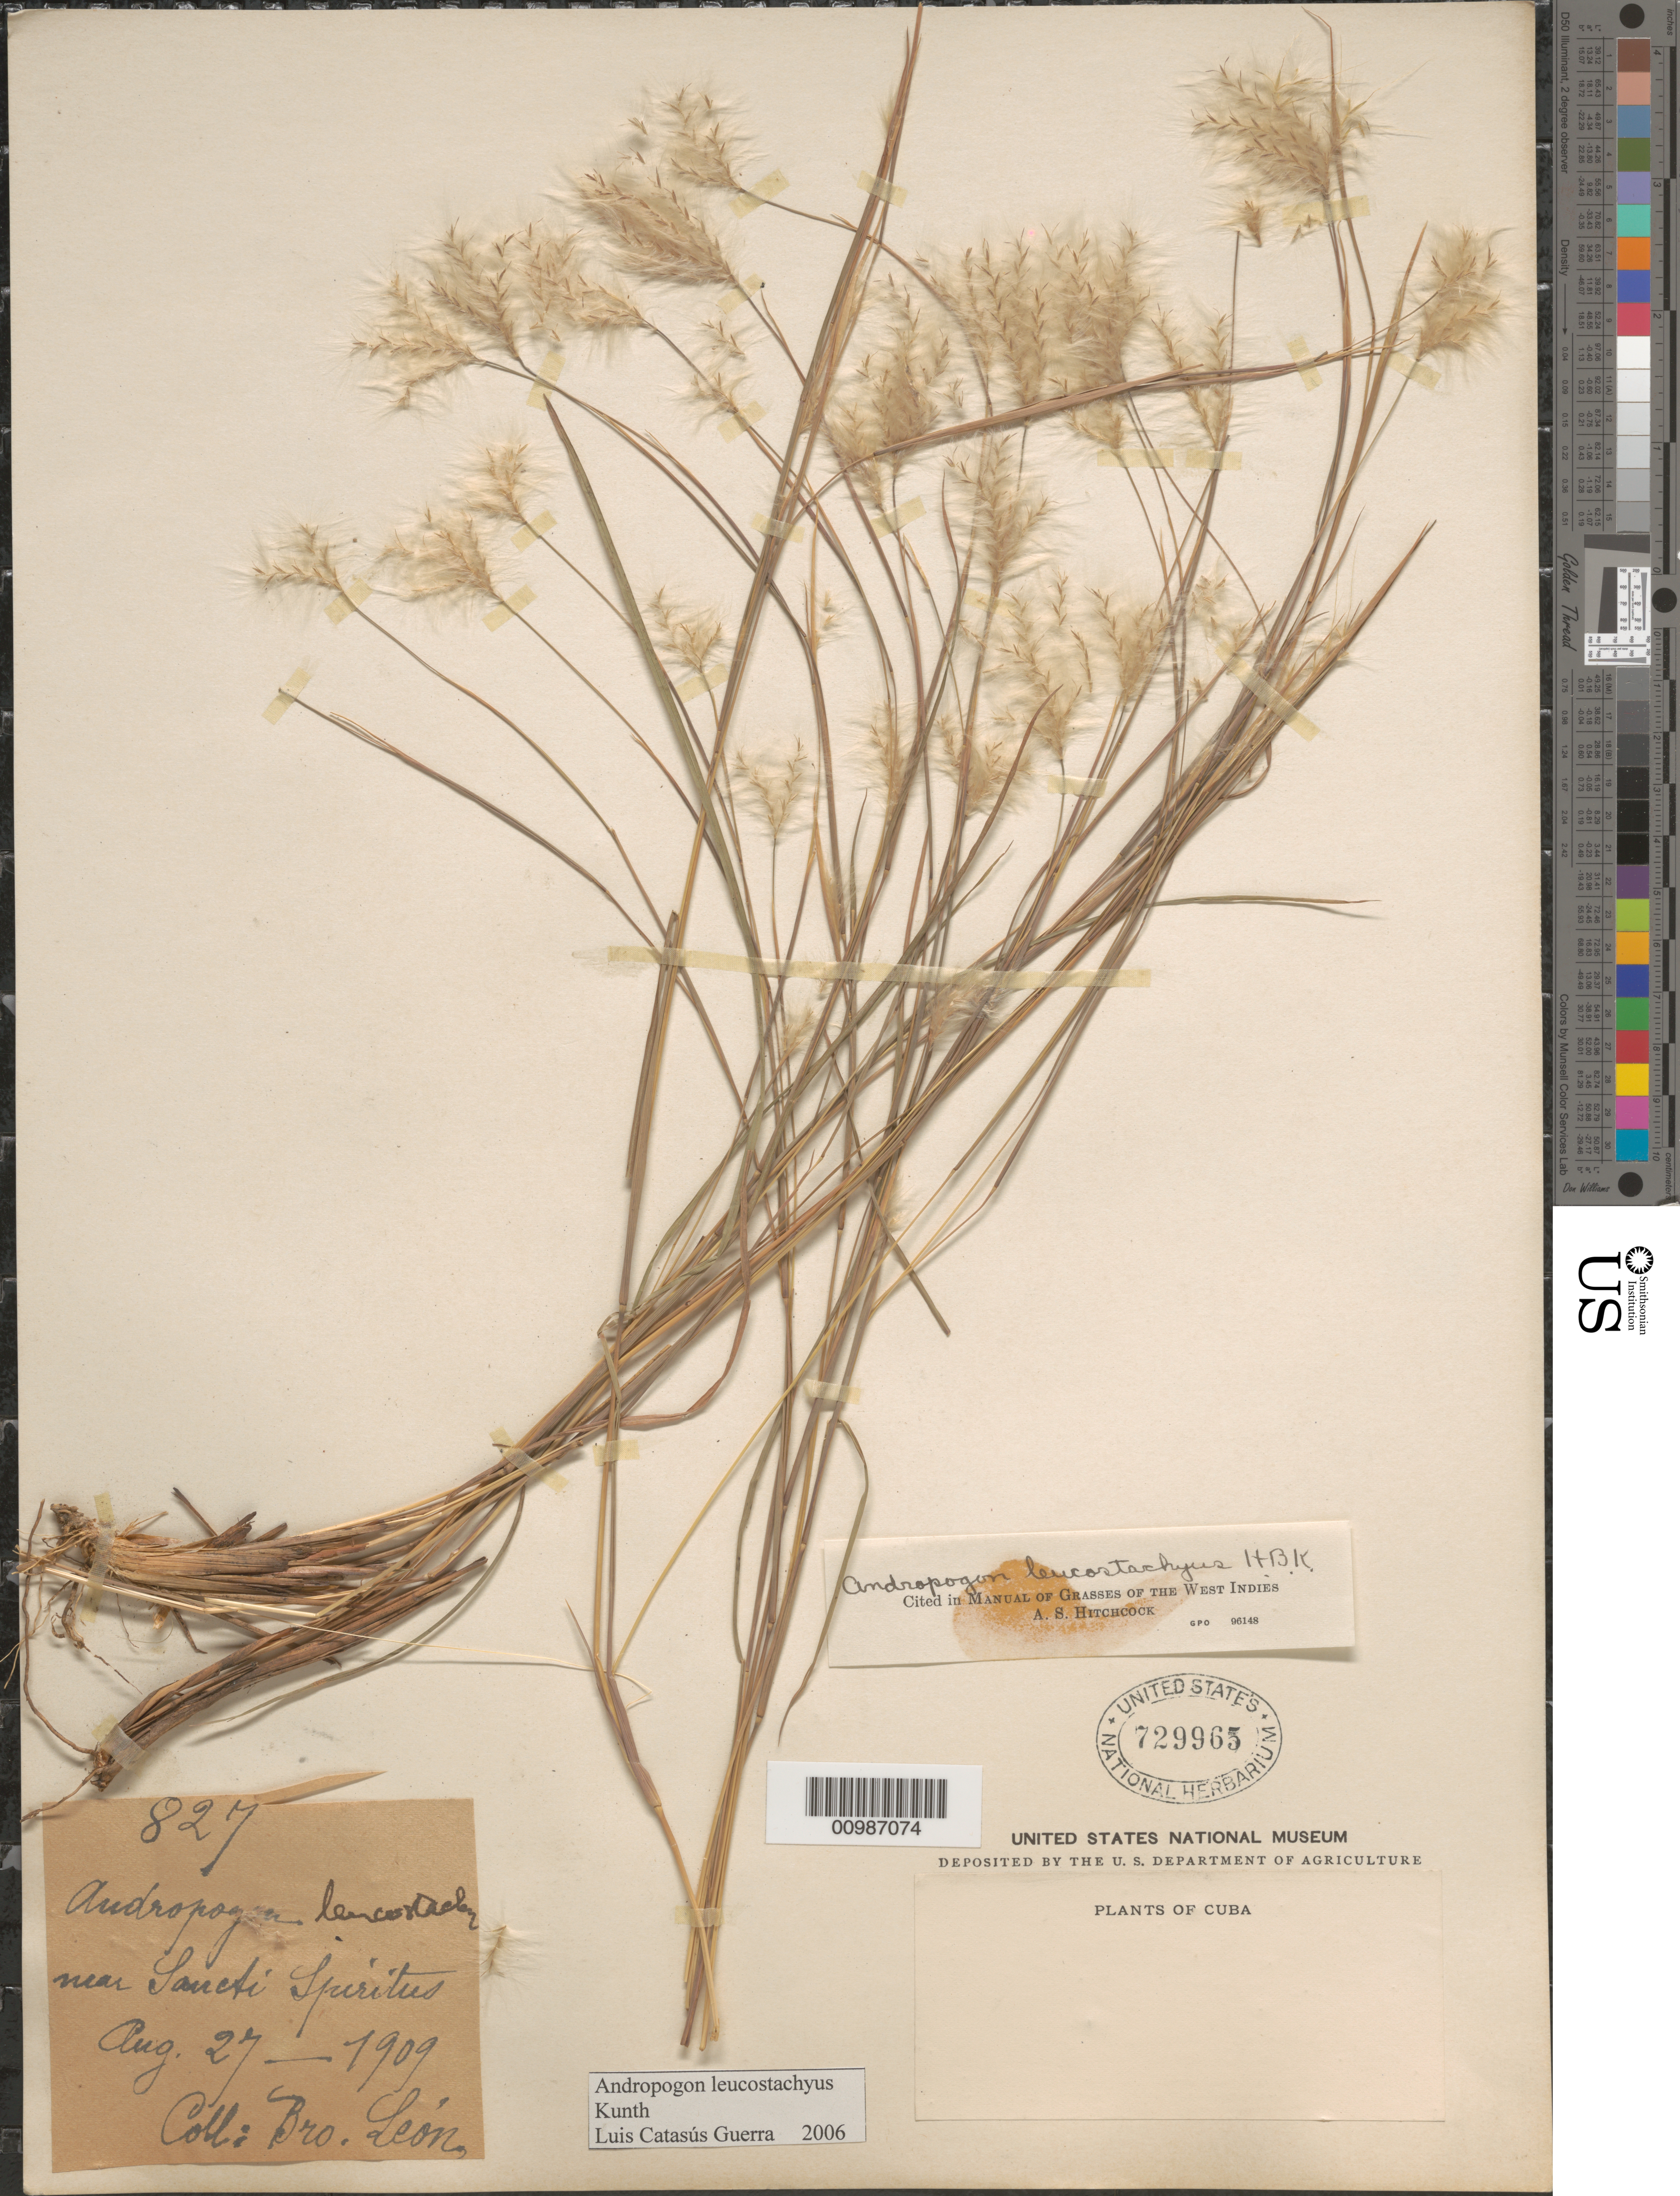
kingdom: Plantae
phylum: Tracheophyta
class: Liliopsida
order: Poales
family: Poaceae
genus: Andropogon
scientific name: Andropogon leucostachyus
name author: Kunth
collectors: Bro. León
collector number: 827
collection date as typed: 27 Aug 1909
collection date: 1909-08-27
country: Cuba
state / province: Sancti Spiritus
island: Cuba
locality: Sancti Spiritus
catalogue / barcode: US 729965